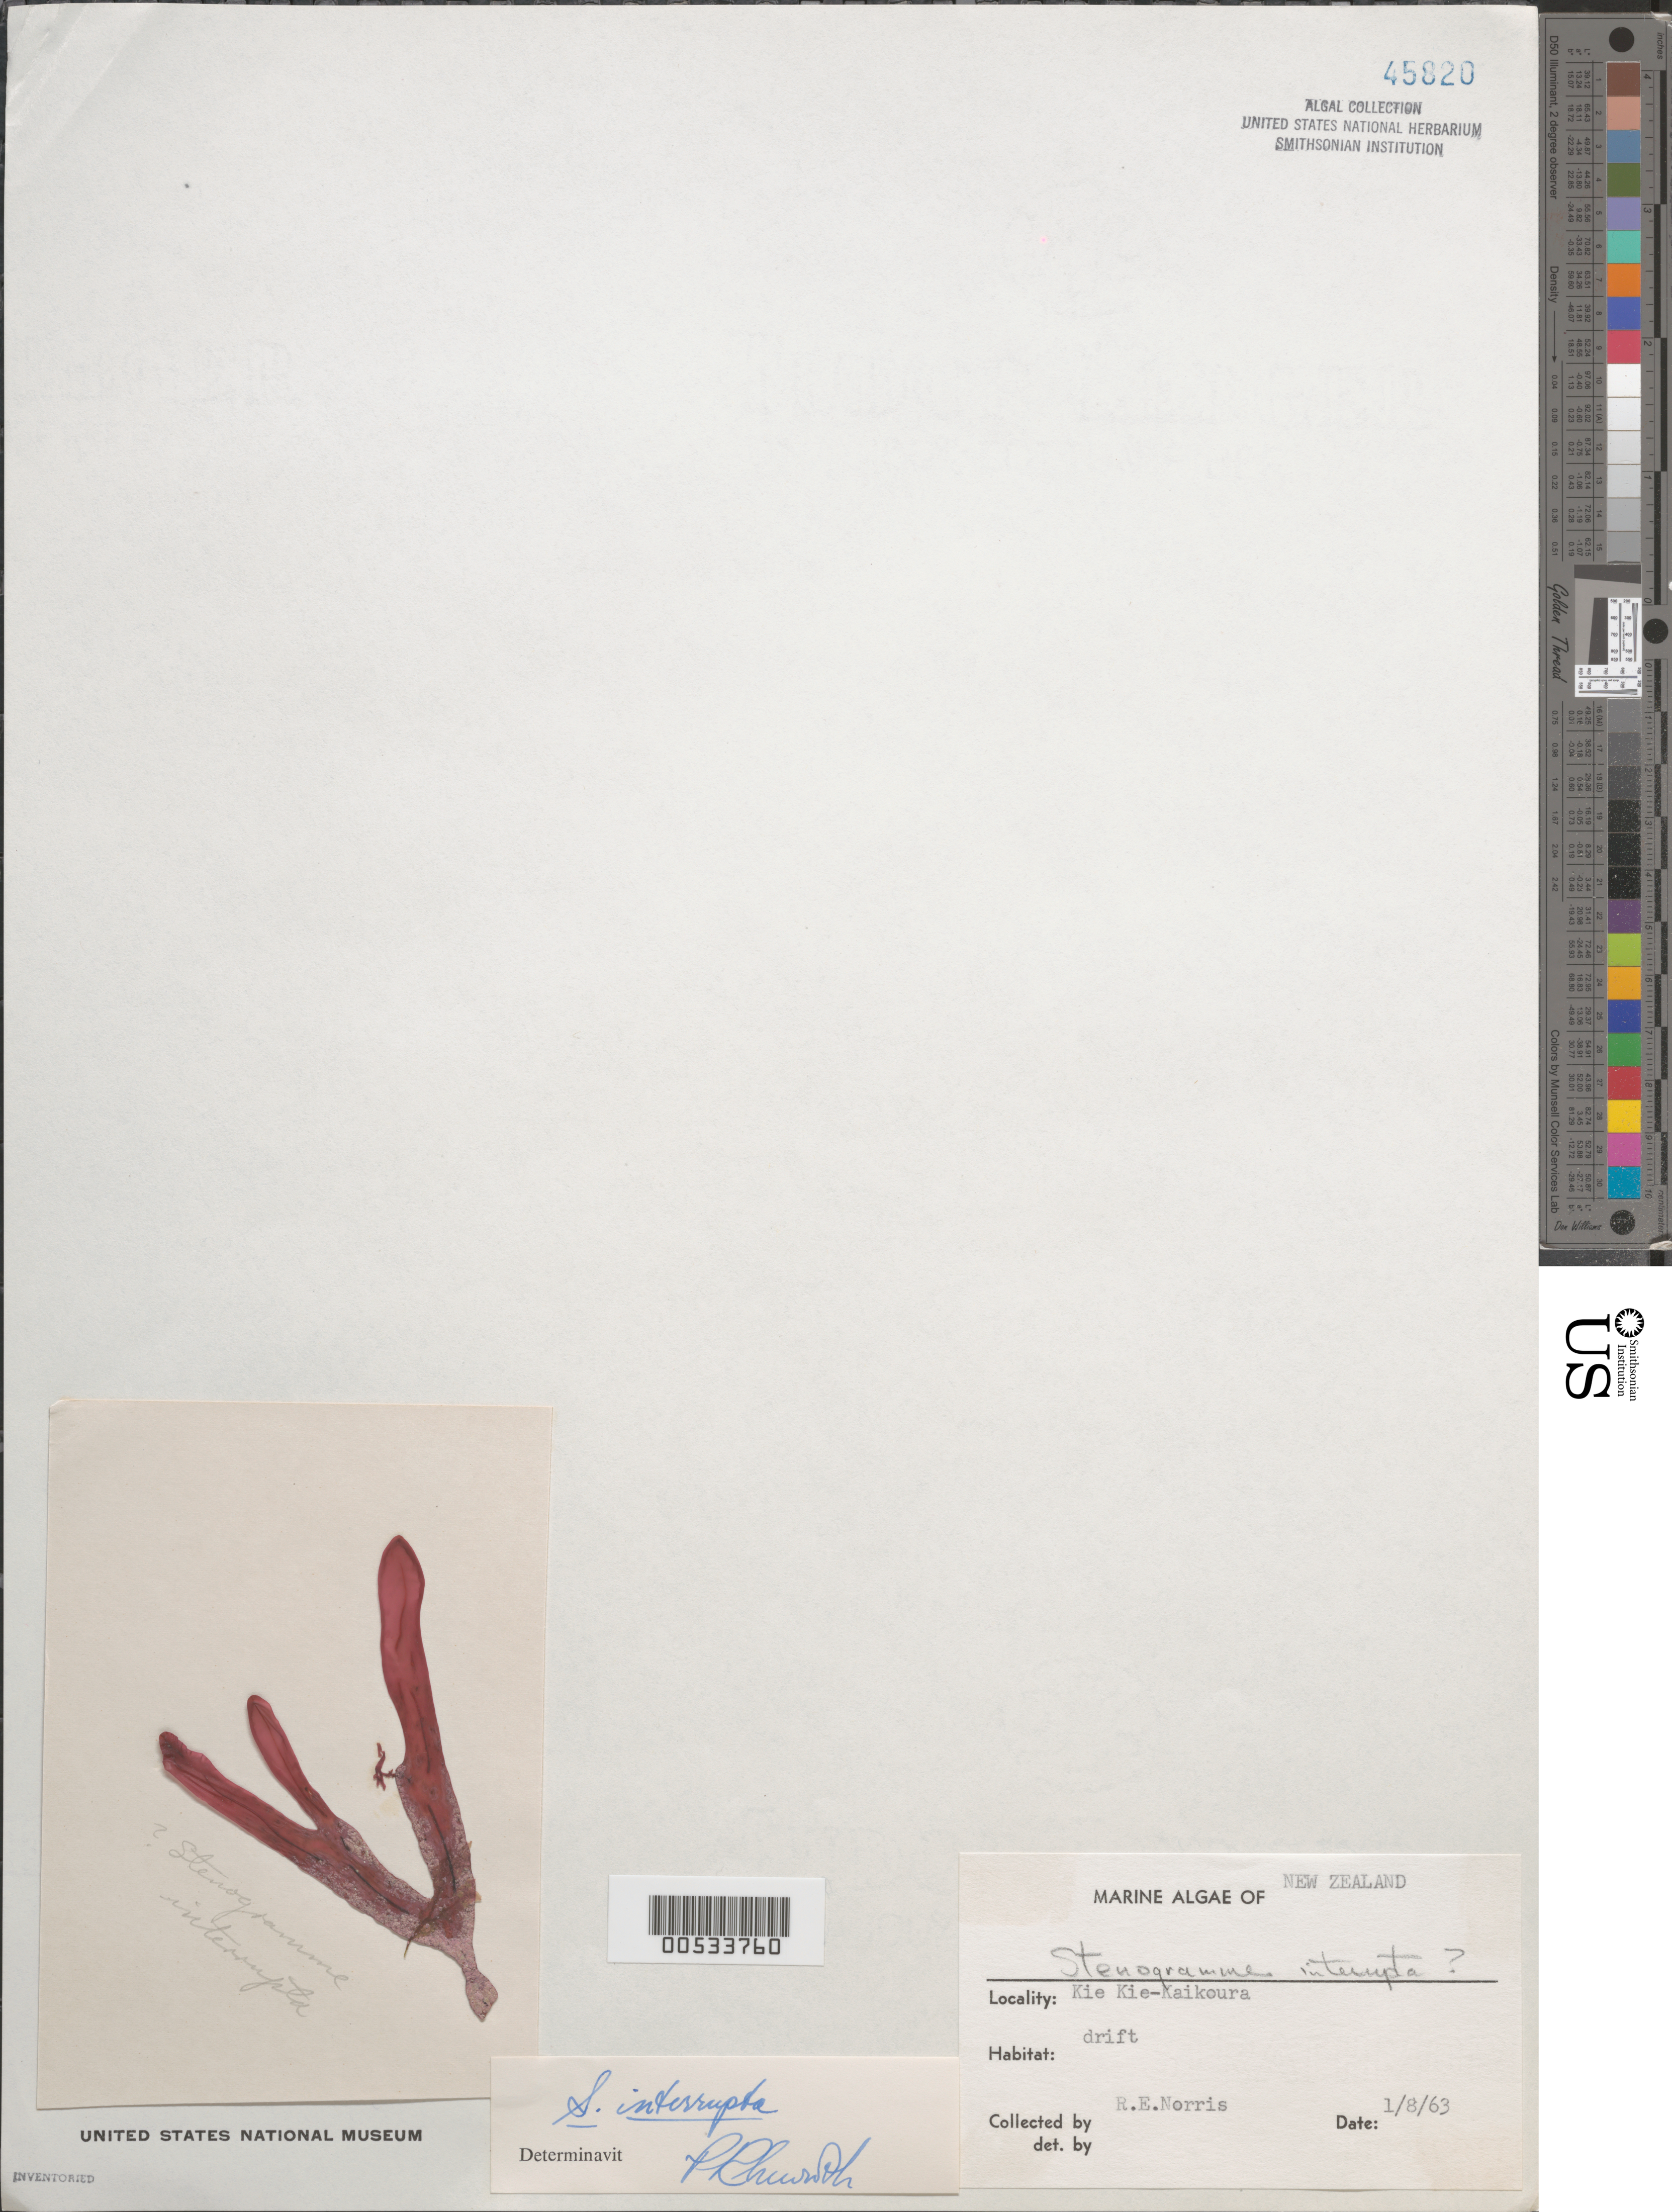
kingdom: Plantae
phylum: Rhodophyta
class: Florideophyceae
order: Gigartinales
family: Phyllophoraceae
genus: Stenogramma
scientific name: Stenogramma interruptum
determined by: Newroth, P. R.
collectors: R. E. Norris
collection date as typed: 08 Jan 1963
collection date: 1963-01-08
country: New Zealand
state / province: Canterbury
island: South Island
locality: Kie Kie-Kaikoura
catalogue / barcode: US 45820